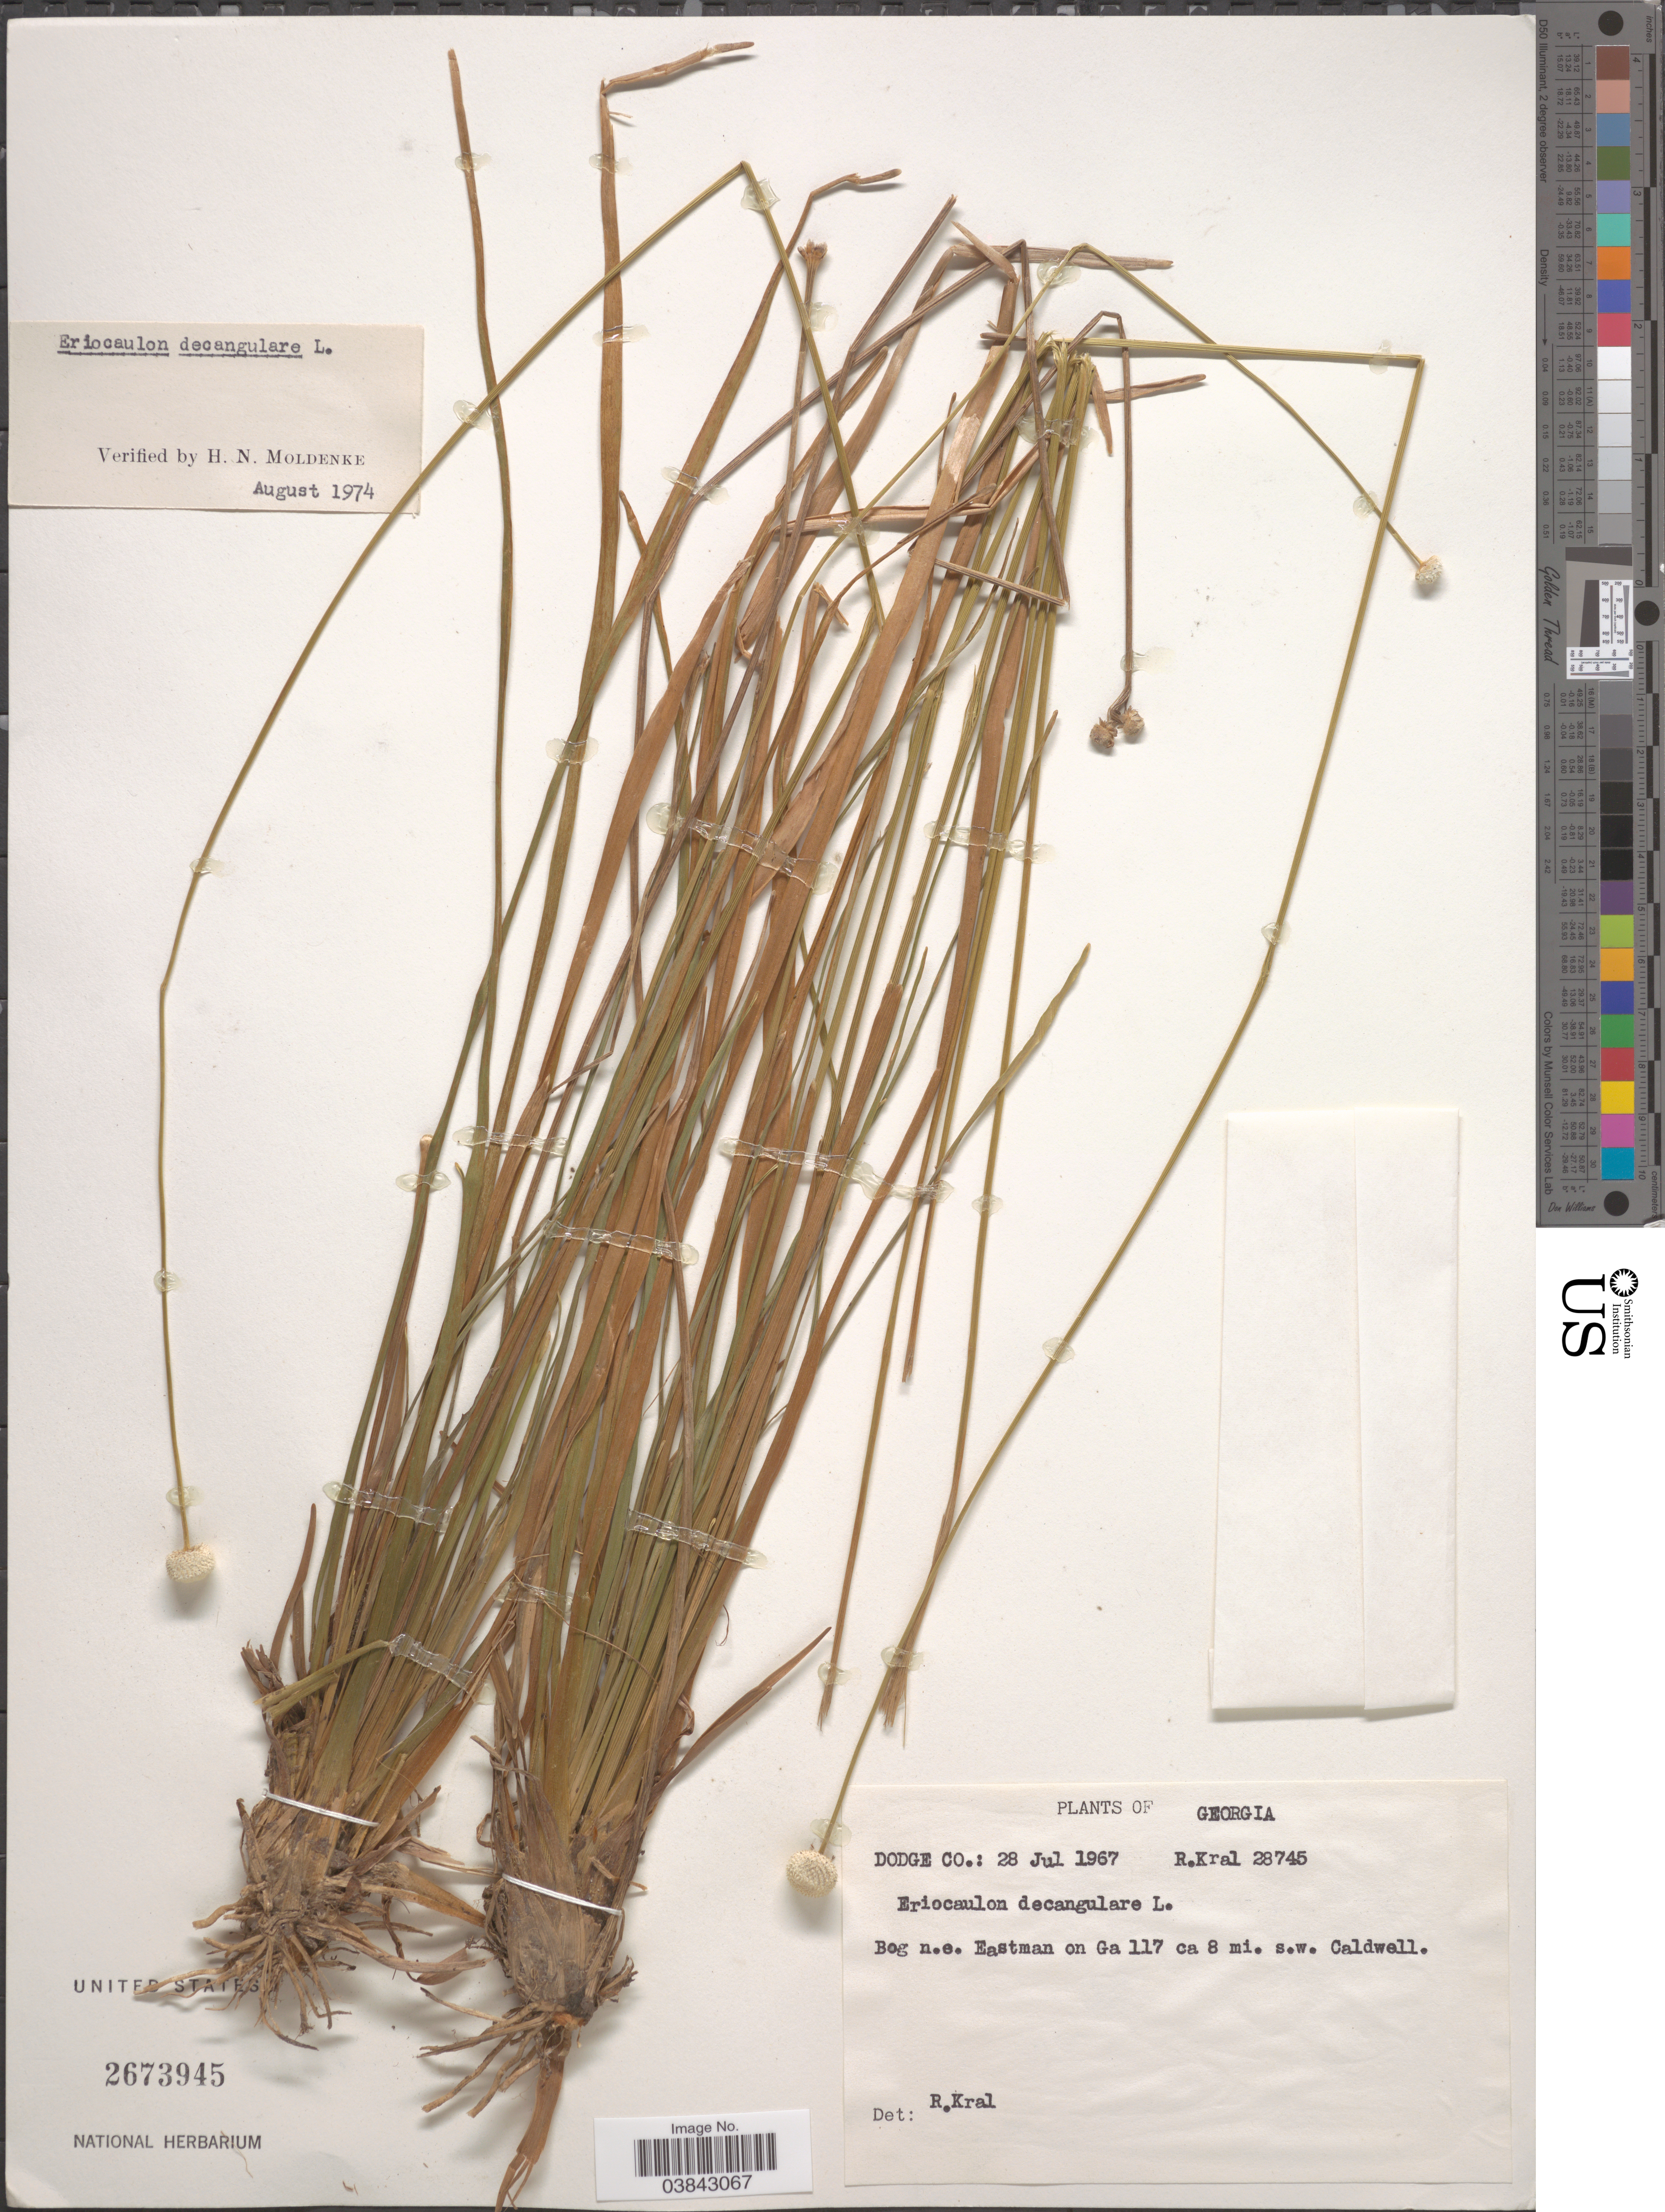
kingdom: Plantae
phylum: Tracheophyta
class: Liliopsida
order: Poales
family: Eriocaulaceae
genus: Eriocaulon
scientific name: Eriocaulon decangulare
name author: L.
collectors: R. Kral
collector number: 28745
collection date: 1967-07-28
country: United States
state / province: Georgia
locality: Dodge Co. Bog n.e. Eastman on Ga 117 ca 8 mi. s.w. Caldwell.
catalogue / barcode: US 2673945